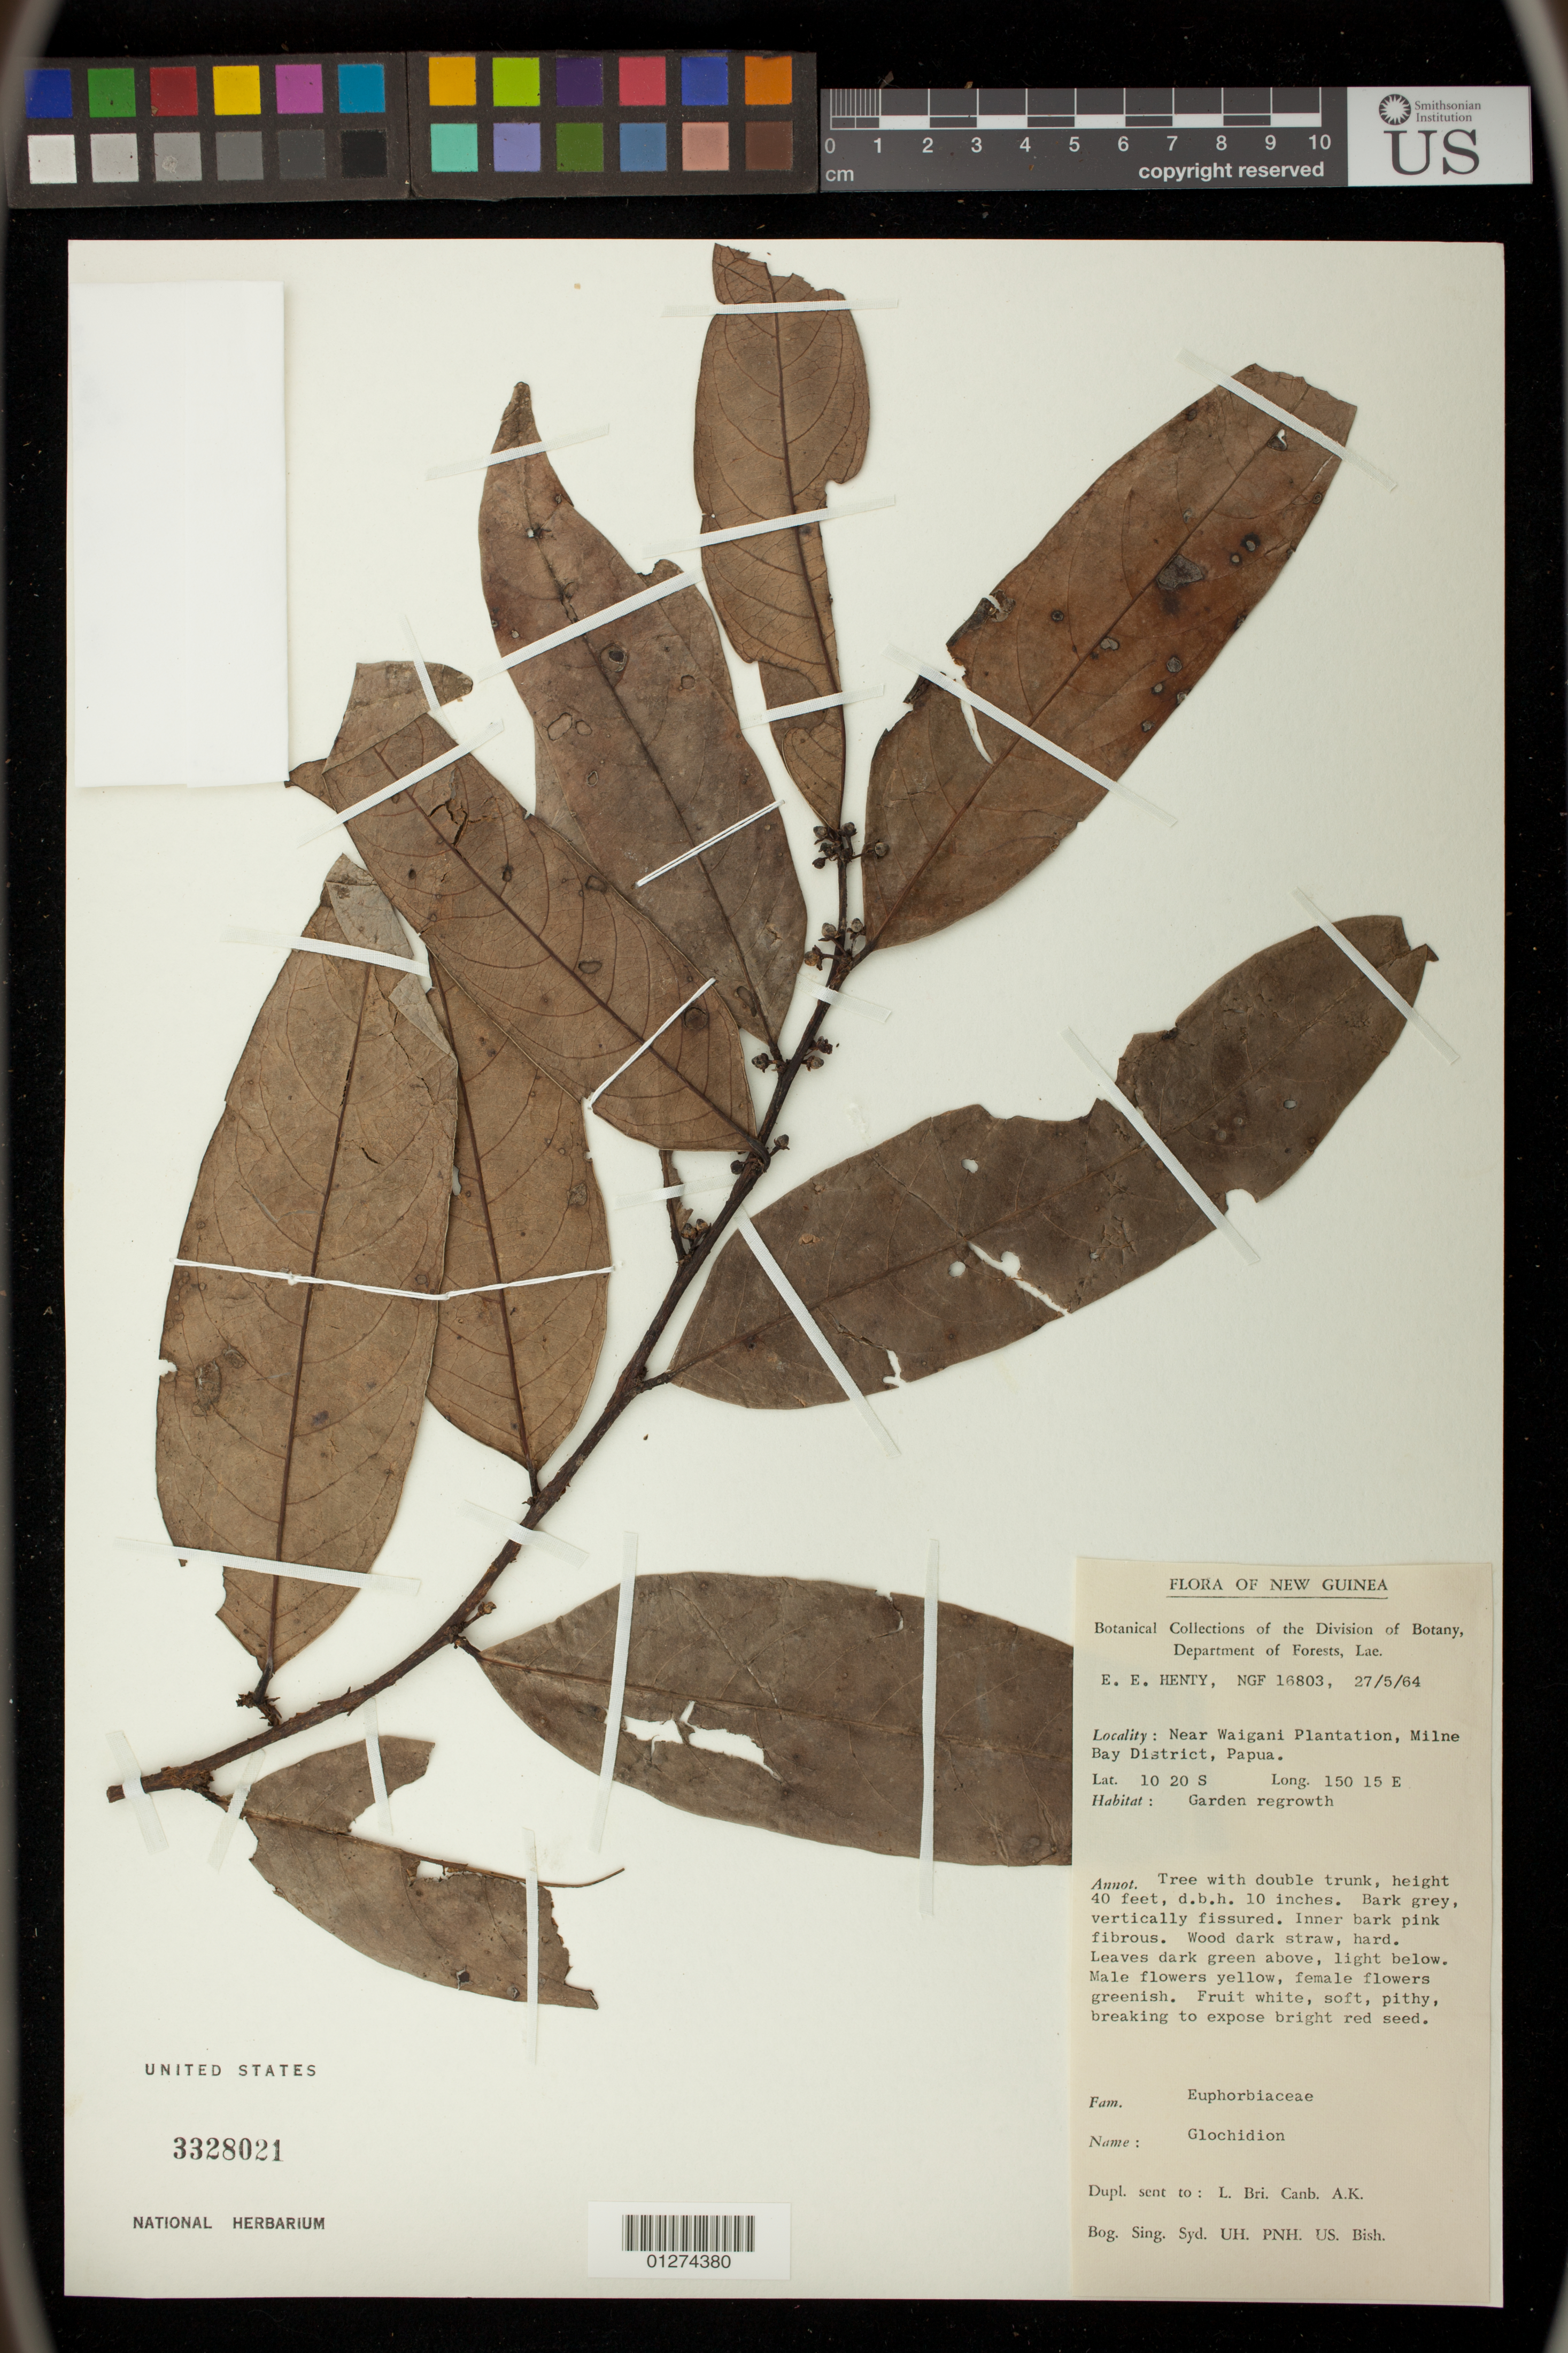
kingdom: Plantae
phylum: Tracheophyta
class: Magnoliopsida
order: Malpighiales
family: Phyllanthaceae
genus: Glochidion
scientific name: Glochidion sp.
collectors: E. Henty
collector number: NGF 16803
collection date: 1964-05-27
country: Papua New Guinea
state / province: Milne Bay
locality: Near Waigani Plantation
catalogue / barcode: US 3328021